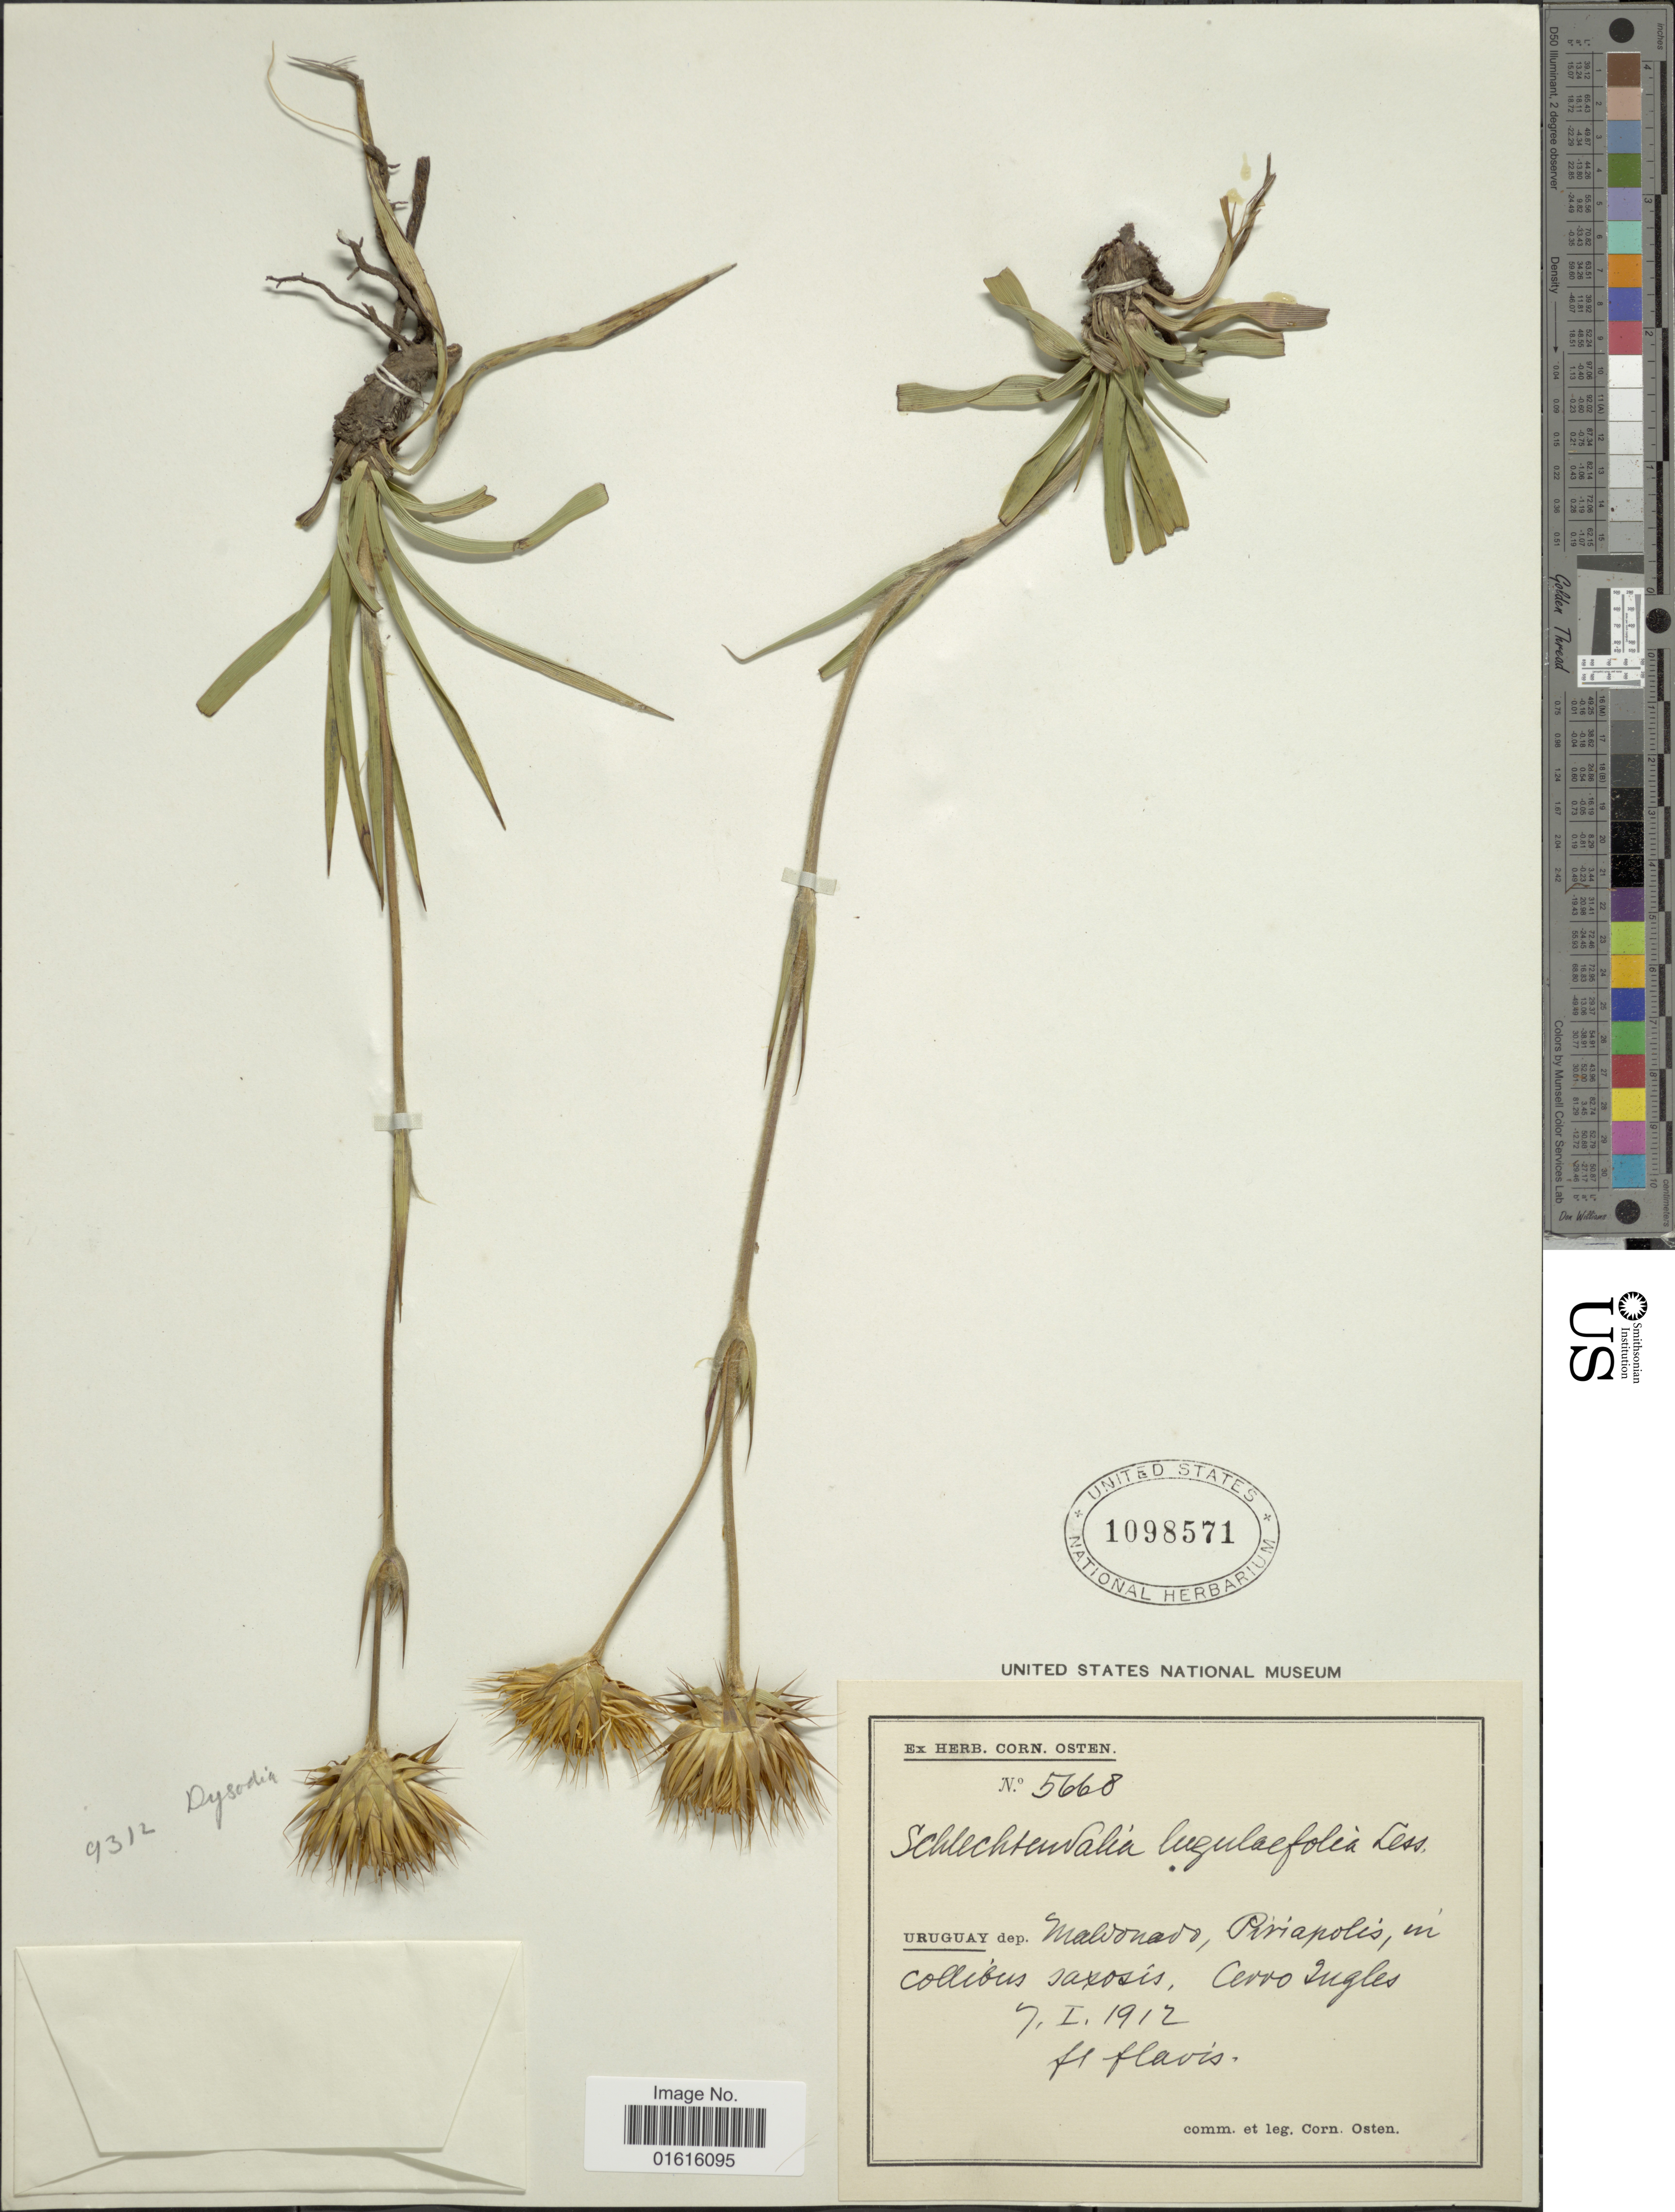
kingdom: Plantae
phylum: Tracheophyta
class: Magnoliopsida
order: Asterales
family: Asteraceae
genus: Schlechtendalia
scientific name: Schlechtendalia luzulaefolia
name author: Less.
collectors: C. Osten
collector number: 5668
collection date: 1912-01-07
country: Uruguay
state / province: Maldonado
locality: Piriapolis, in collibus saxosis, Cerro Ingles.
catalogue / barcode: US 1098571